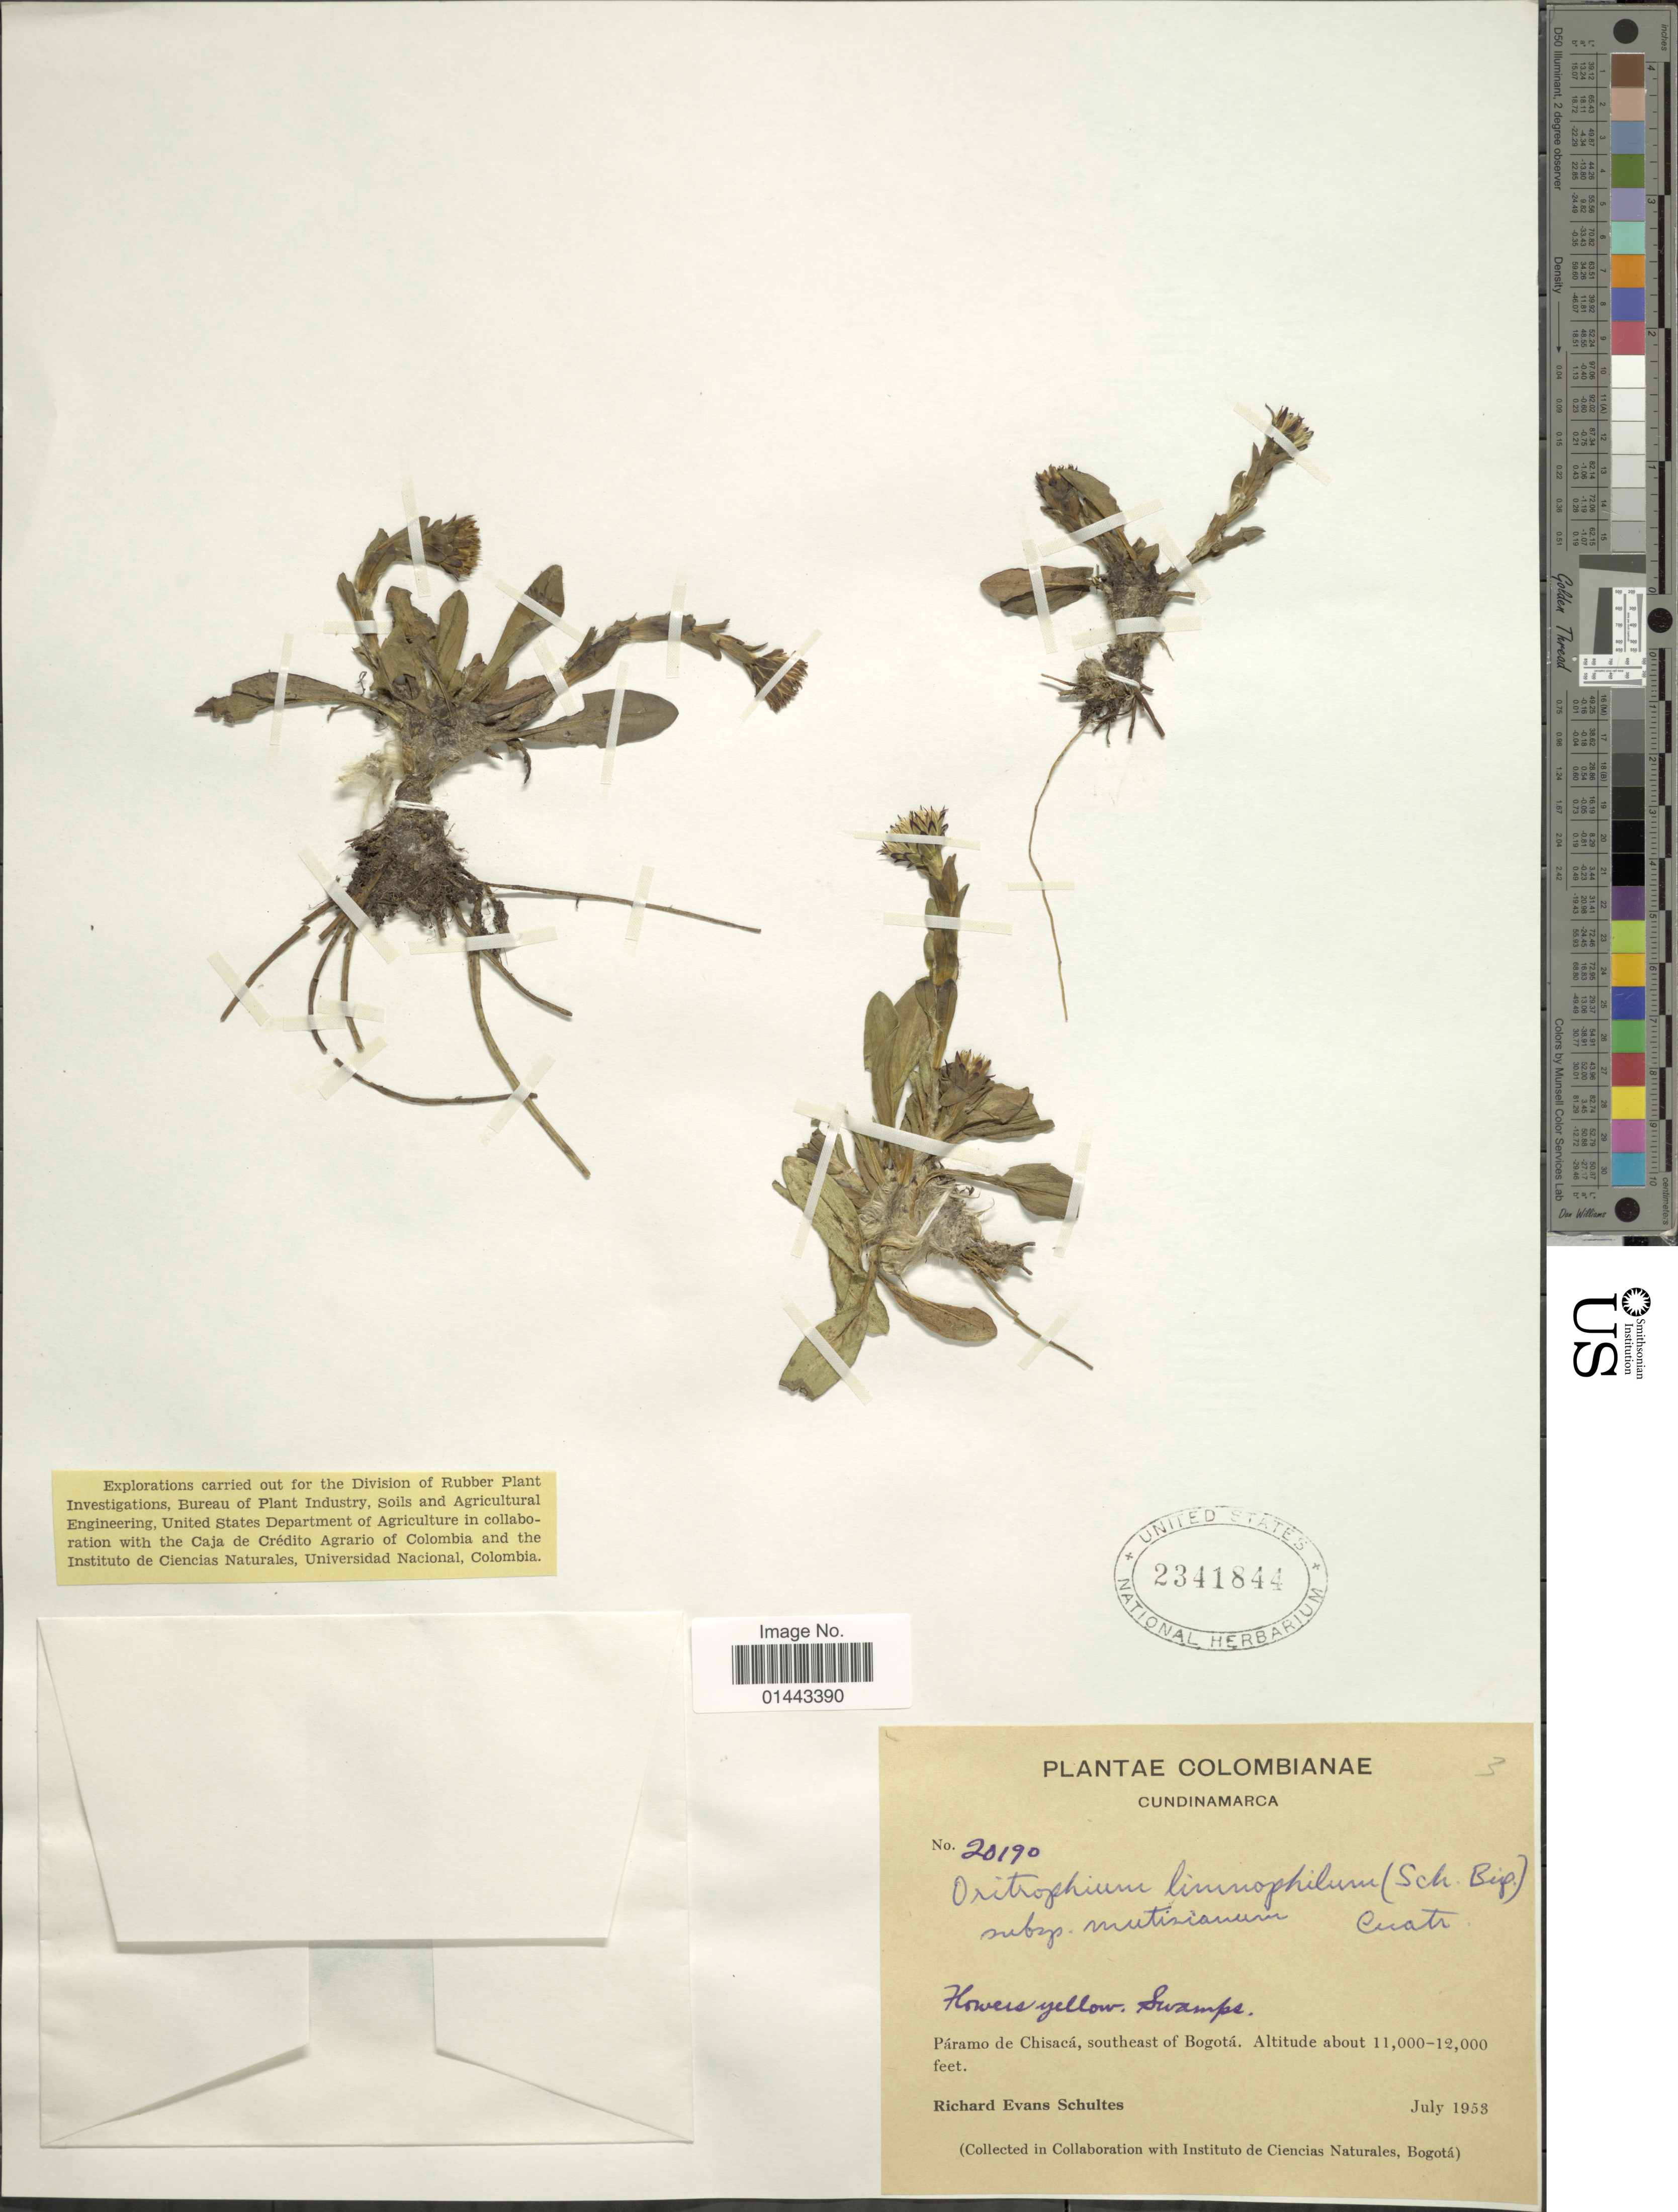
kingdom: Plantae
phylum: Tracheophyta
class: Magnoliopsida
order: Asterales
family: Asteraceae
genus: Oritrophium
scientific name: Oritrophium limnophilum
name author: (Sch. Bip.) Cuatrec.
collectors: R. E. Schultes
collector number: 20190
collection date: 1958-07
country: Colombia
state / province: Cundinamarca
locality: Paramo de Chisaca, southeast of Bogotá.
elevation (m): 3353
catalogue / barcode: US 2341844